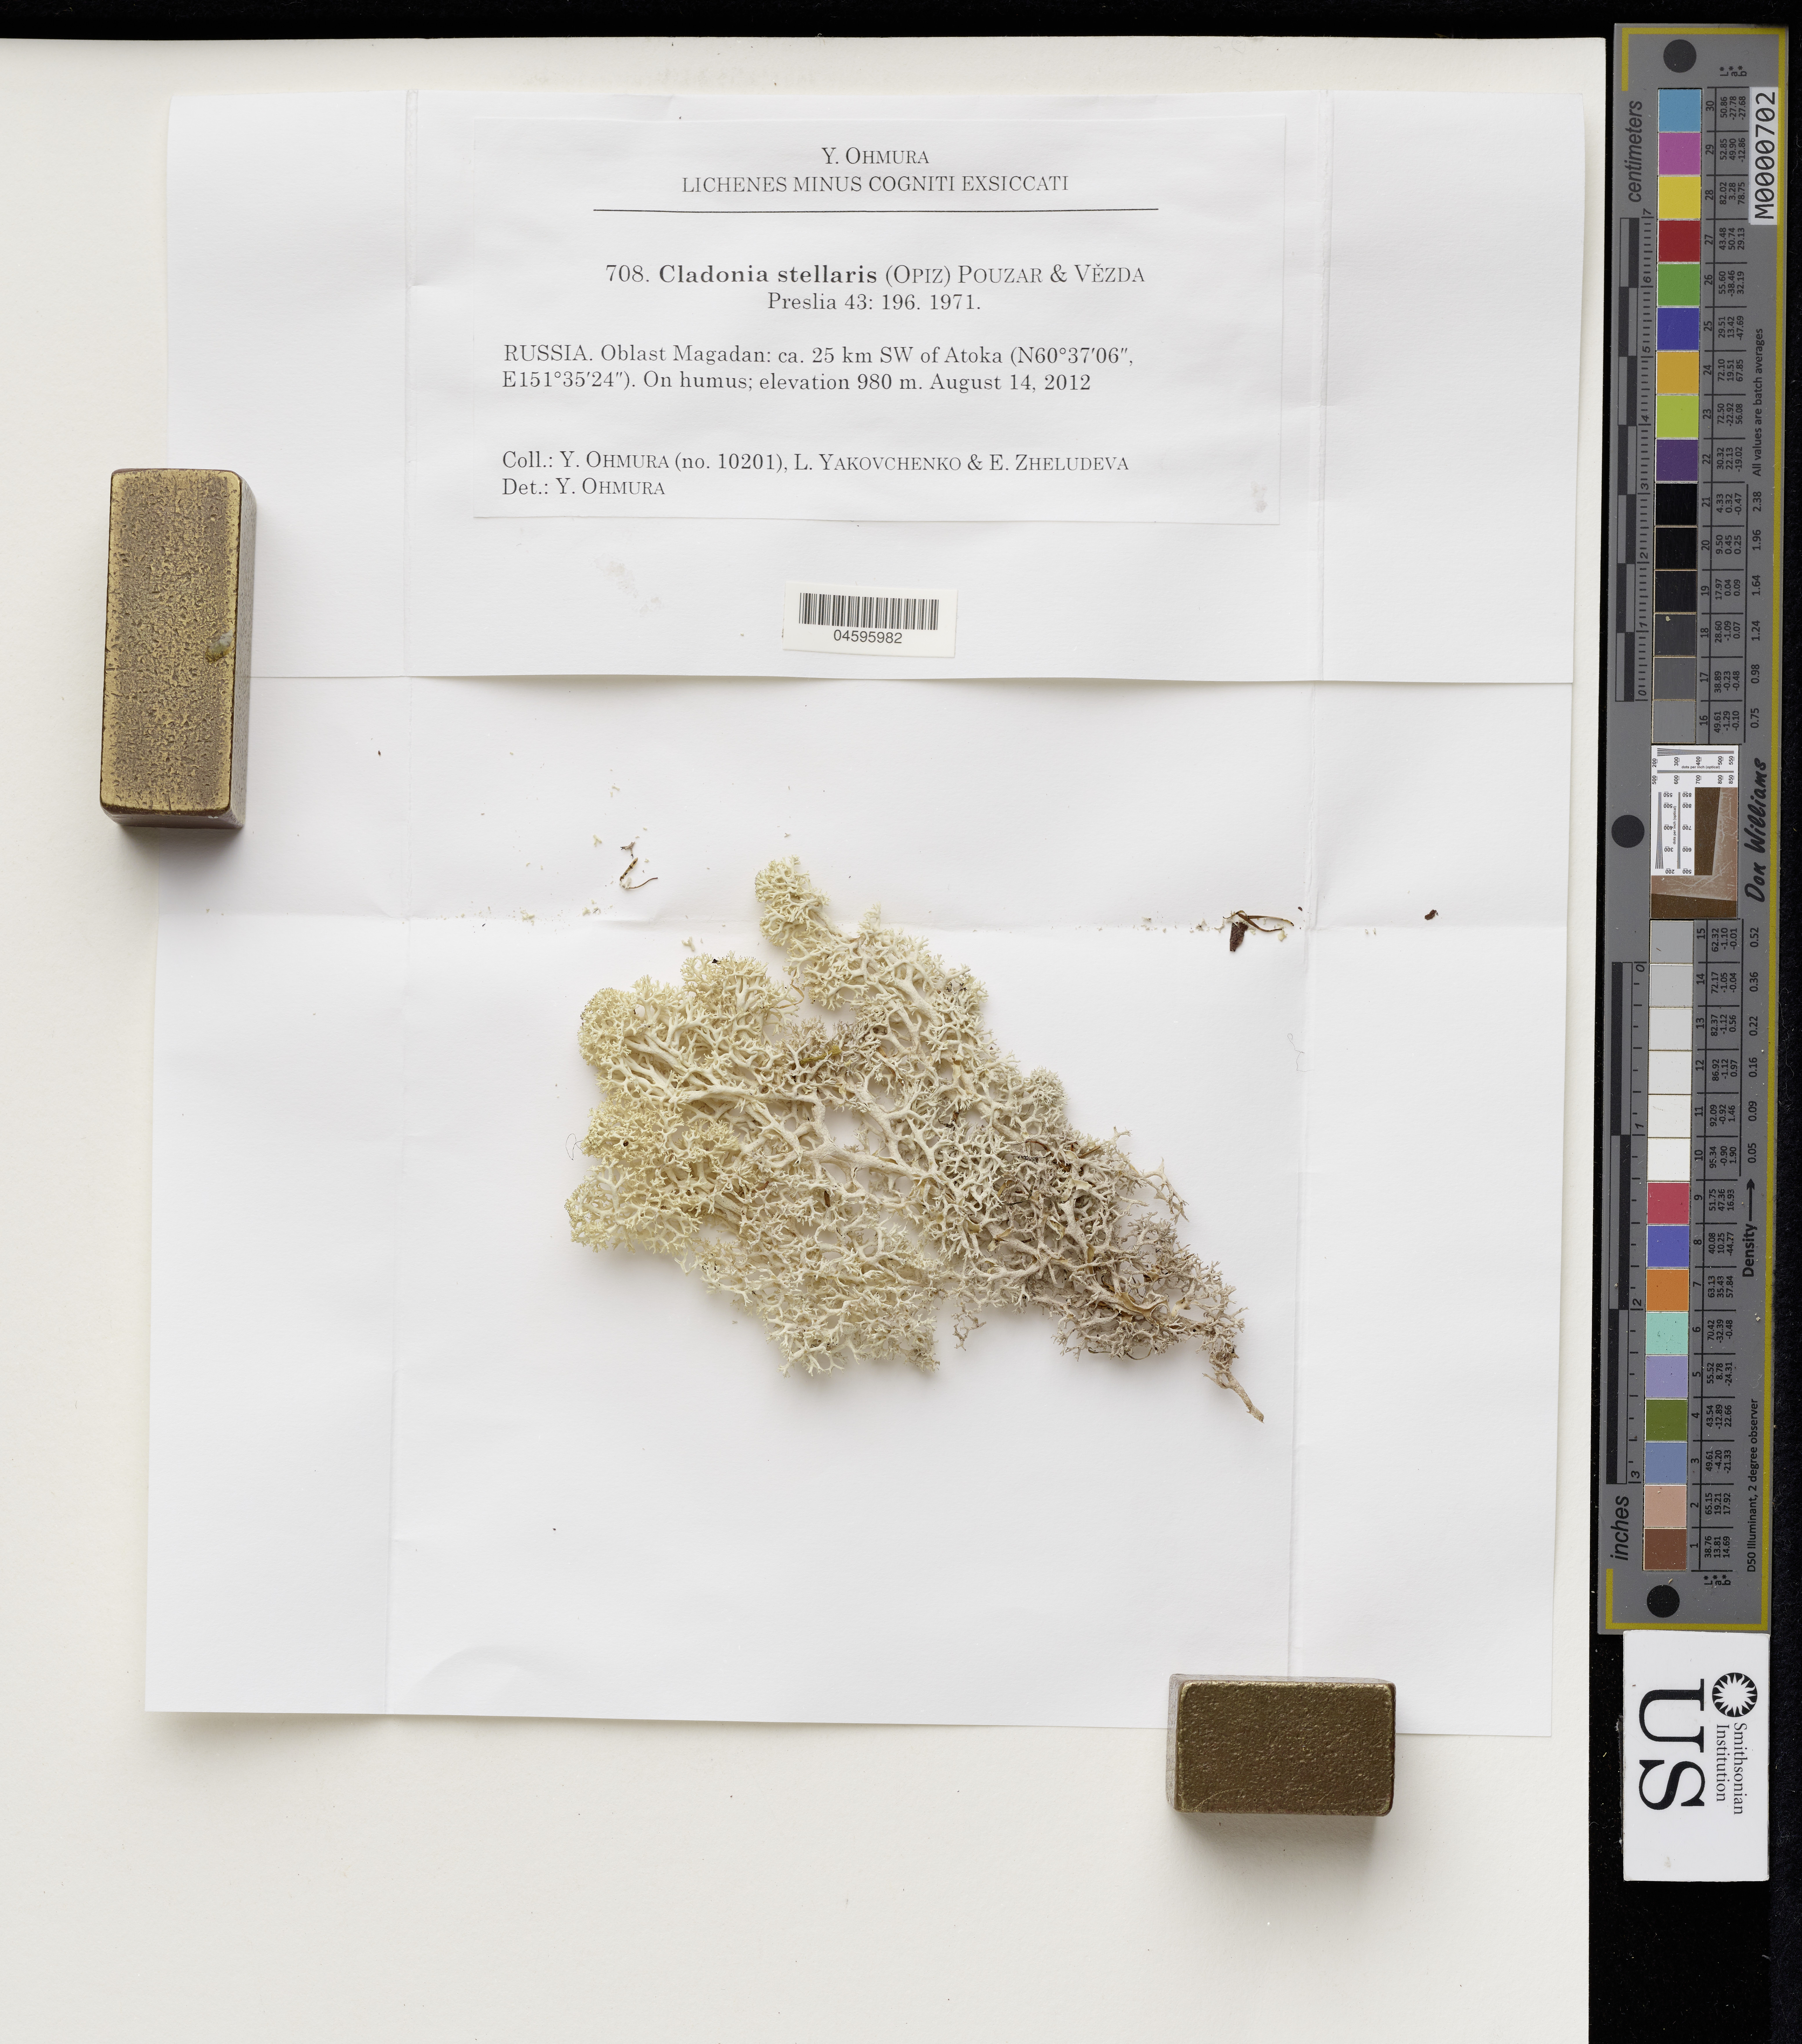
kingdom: Fungi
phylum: Ascomycota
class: Lecanoromycetes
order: Lecanorales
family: Cladoniaceae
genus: Cladonia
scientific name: Cladonia stellaris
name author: (Opiz) Pouzar & Vězda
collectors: Y. Ohmura, L. Yakovchenko & E. Zheludeva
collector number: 10201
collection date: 2012-08-14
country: Russian Federation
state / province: Magadan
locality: Oblast Magadan: ca. 25 km SW of Atoka.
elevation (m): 980